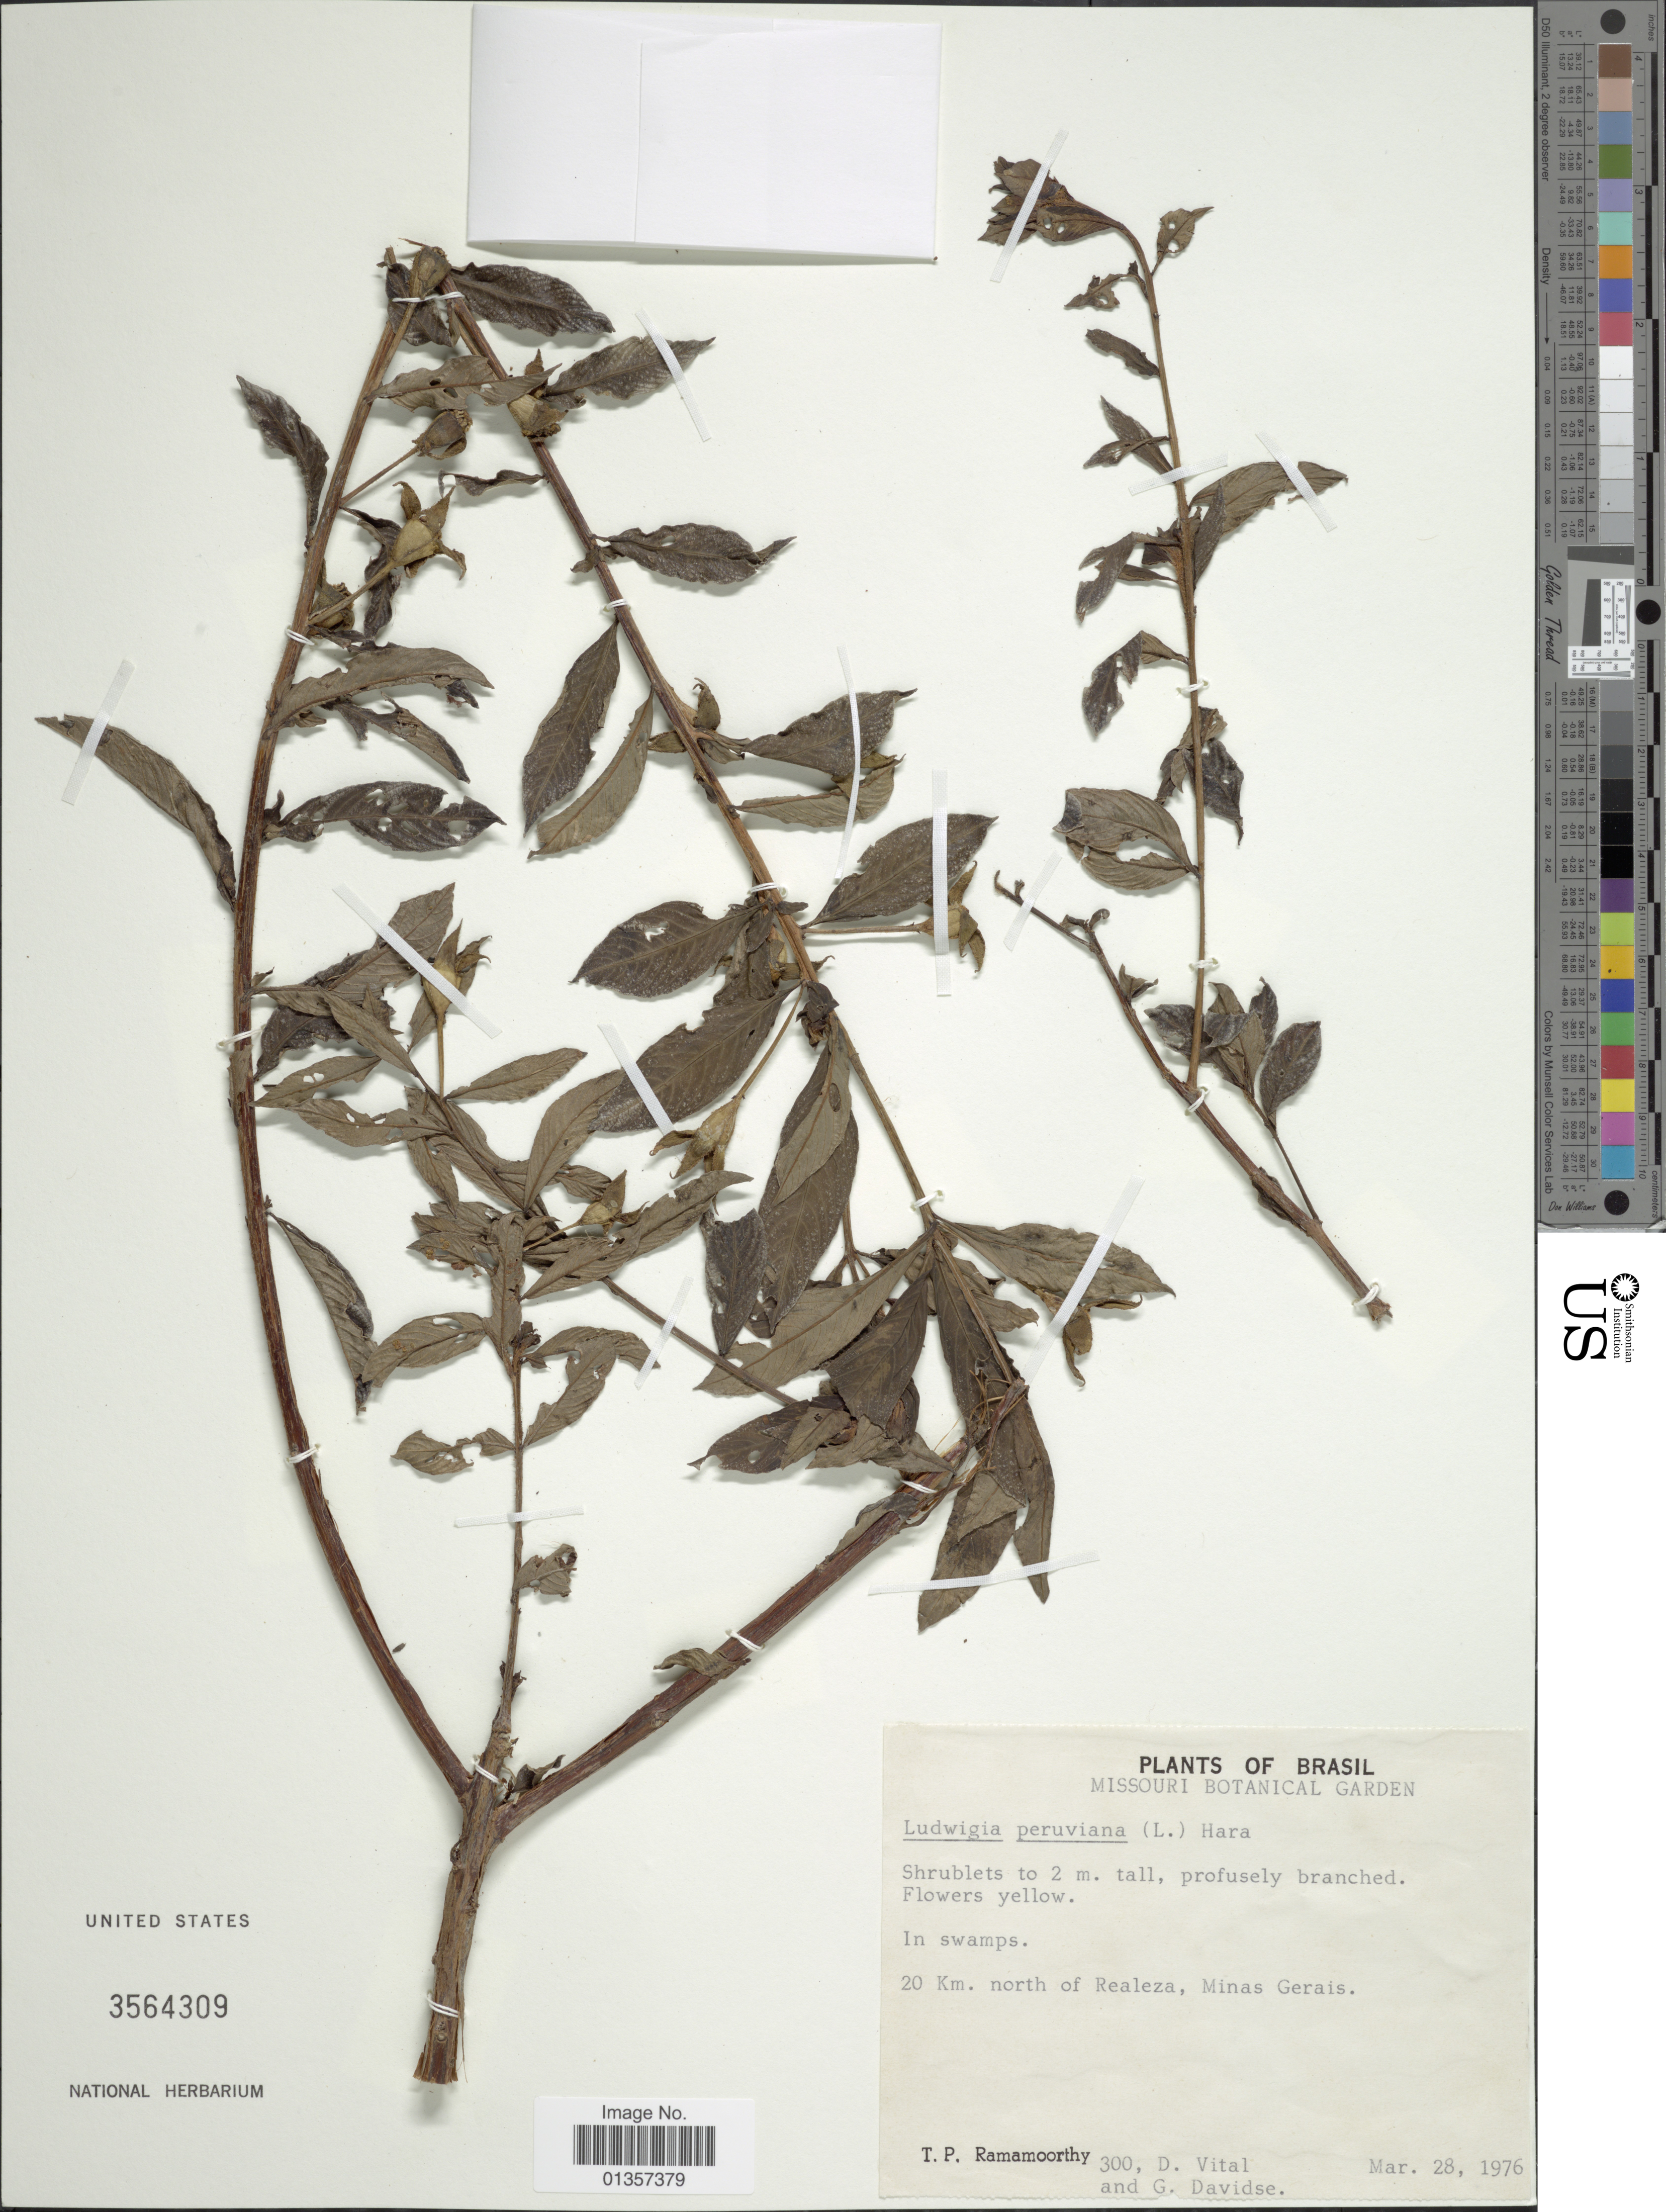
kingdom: Plantae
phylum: Tracheophyta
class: Magnoliopsida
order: Myrtales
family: Onagraceae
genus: Ludwigia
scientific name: Ludwigia peruviana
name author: (L.) H. Hara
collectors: T. P. Ramamoorthy, D. Vital & G. Davidse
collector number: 300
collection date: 1976-03-28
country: Brazil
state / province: Minas Gerais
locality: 20 Km. north of Realeza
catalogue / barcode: US 3564309